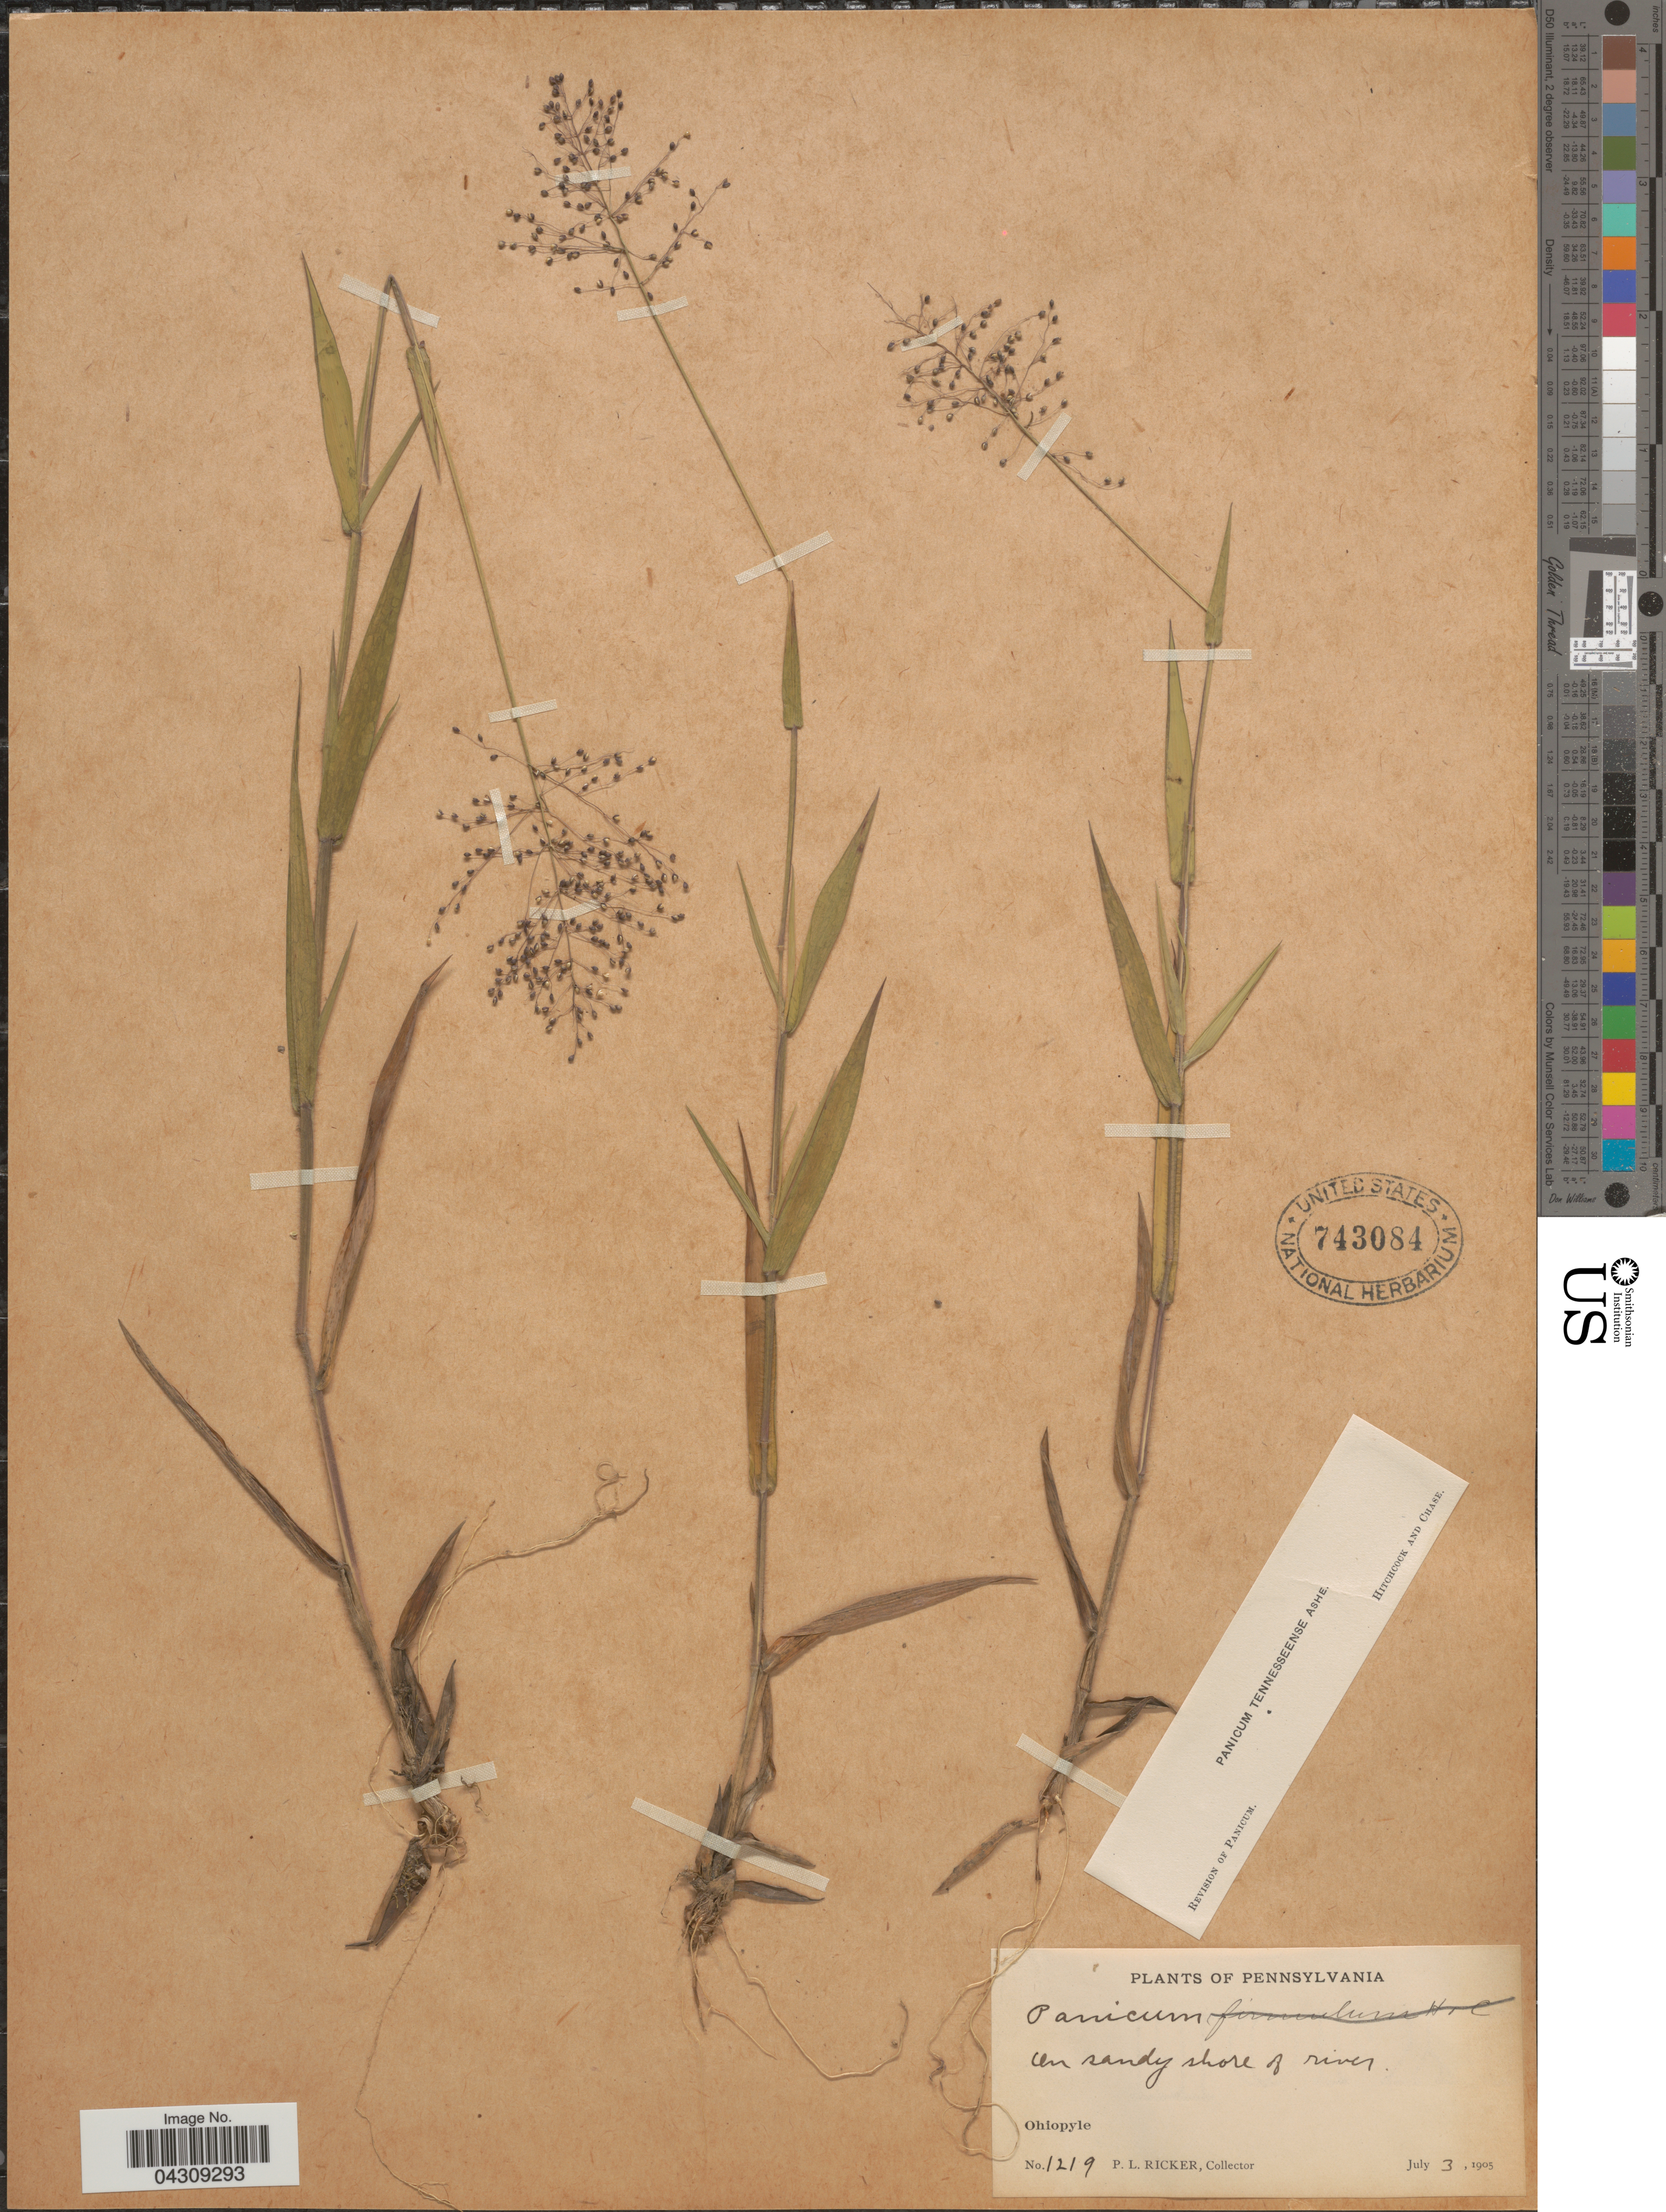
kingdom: Plantae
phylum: Tracheophyta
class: Liliopsida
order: Poales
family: Poaceae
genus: Dichanthelium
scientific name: Dichanthelium acuminatum var. acuminatum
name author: (Sw.) Gould & C.A. Clark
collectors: P. Ricker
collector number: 1219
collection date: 1905-07-03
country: United States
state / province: Pennsylvania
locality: On sandy shore of river. Ohiopyle.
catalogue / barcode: US 743084